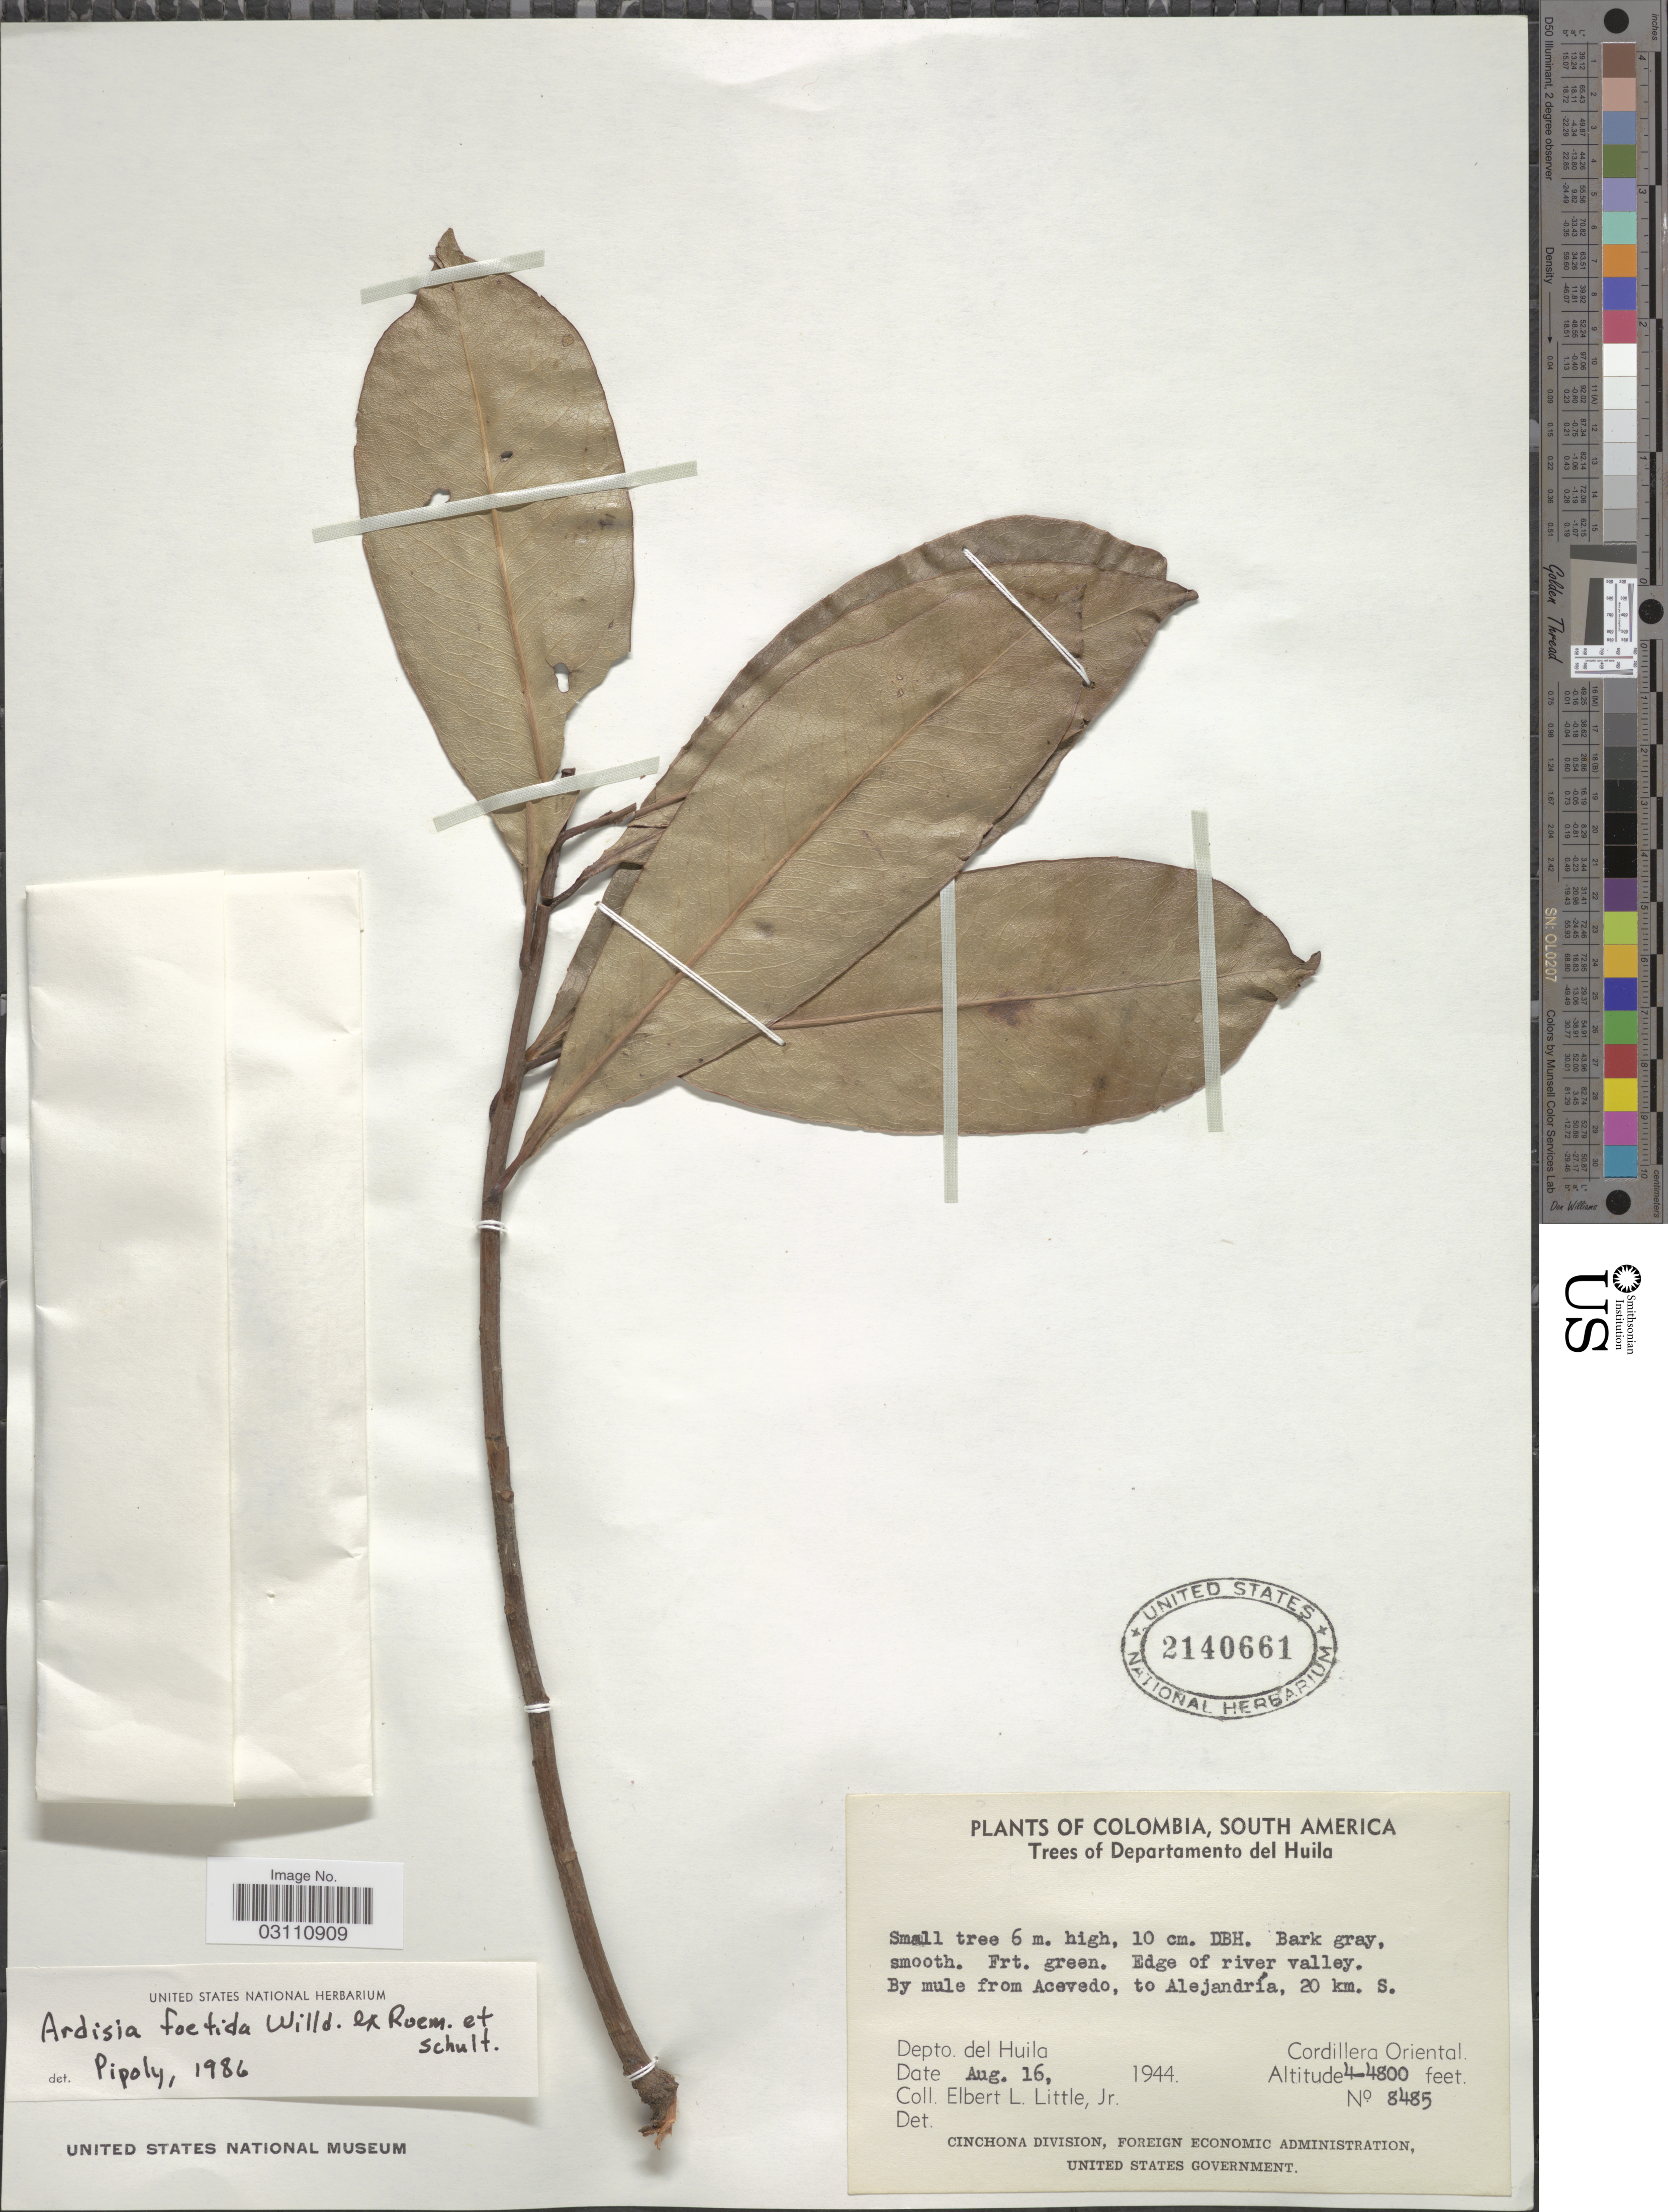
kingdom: Plantae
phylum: Tracheophyta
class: Magnoliopsida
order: Ericales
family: Primulaceae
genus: Ardisia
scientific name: Ardisia foetida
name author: Willd. ex Roem. & Schult.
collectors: E. L. Little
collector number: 8485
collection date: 1944-08-16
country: Colombia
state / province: Huila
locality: Departamento del Huila. Edge of river valley. By mule from Acevedo, to Alejandría, 20 km. S. Depto. del Huila. Cordillera Oriental.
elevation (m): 1219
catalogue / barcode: US 2140661